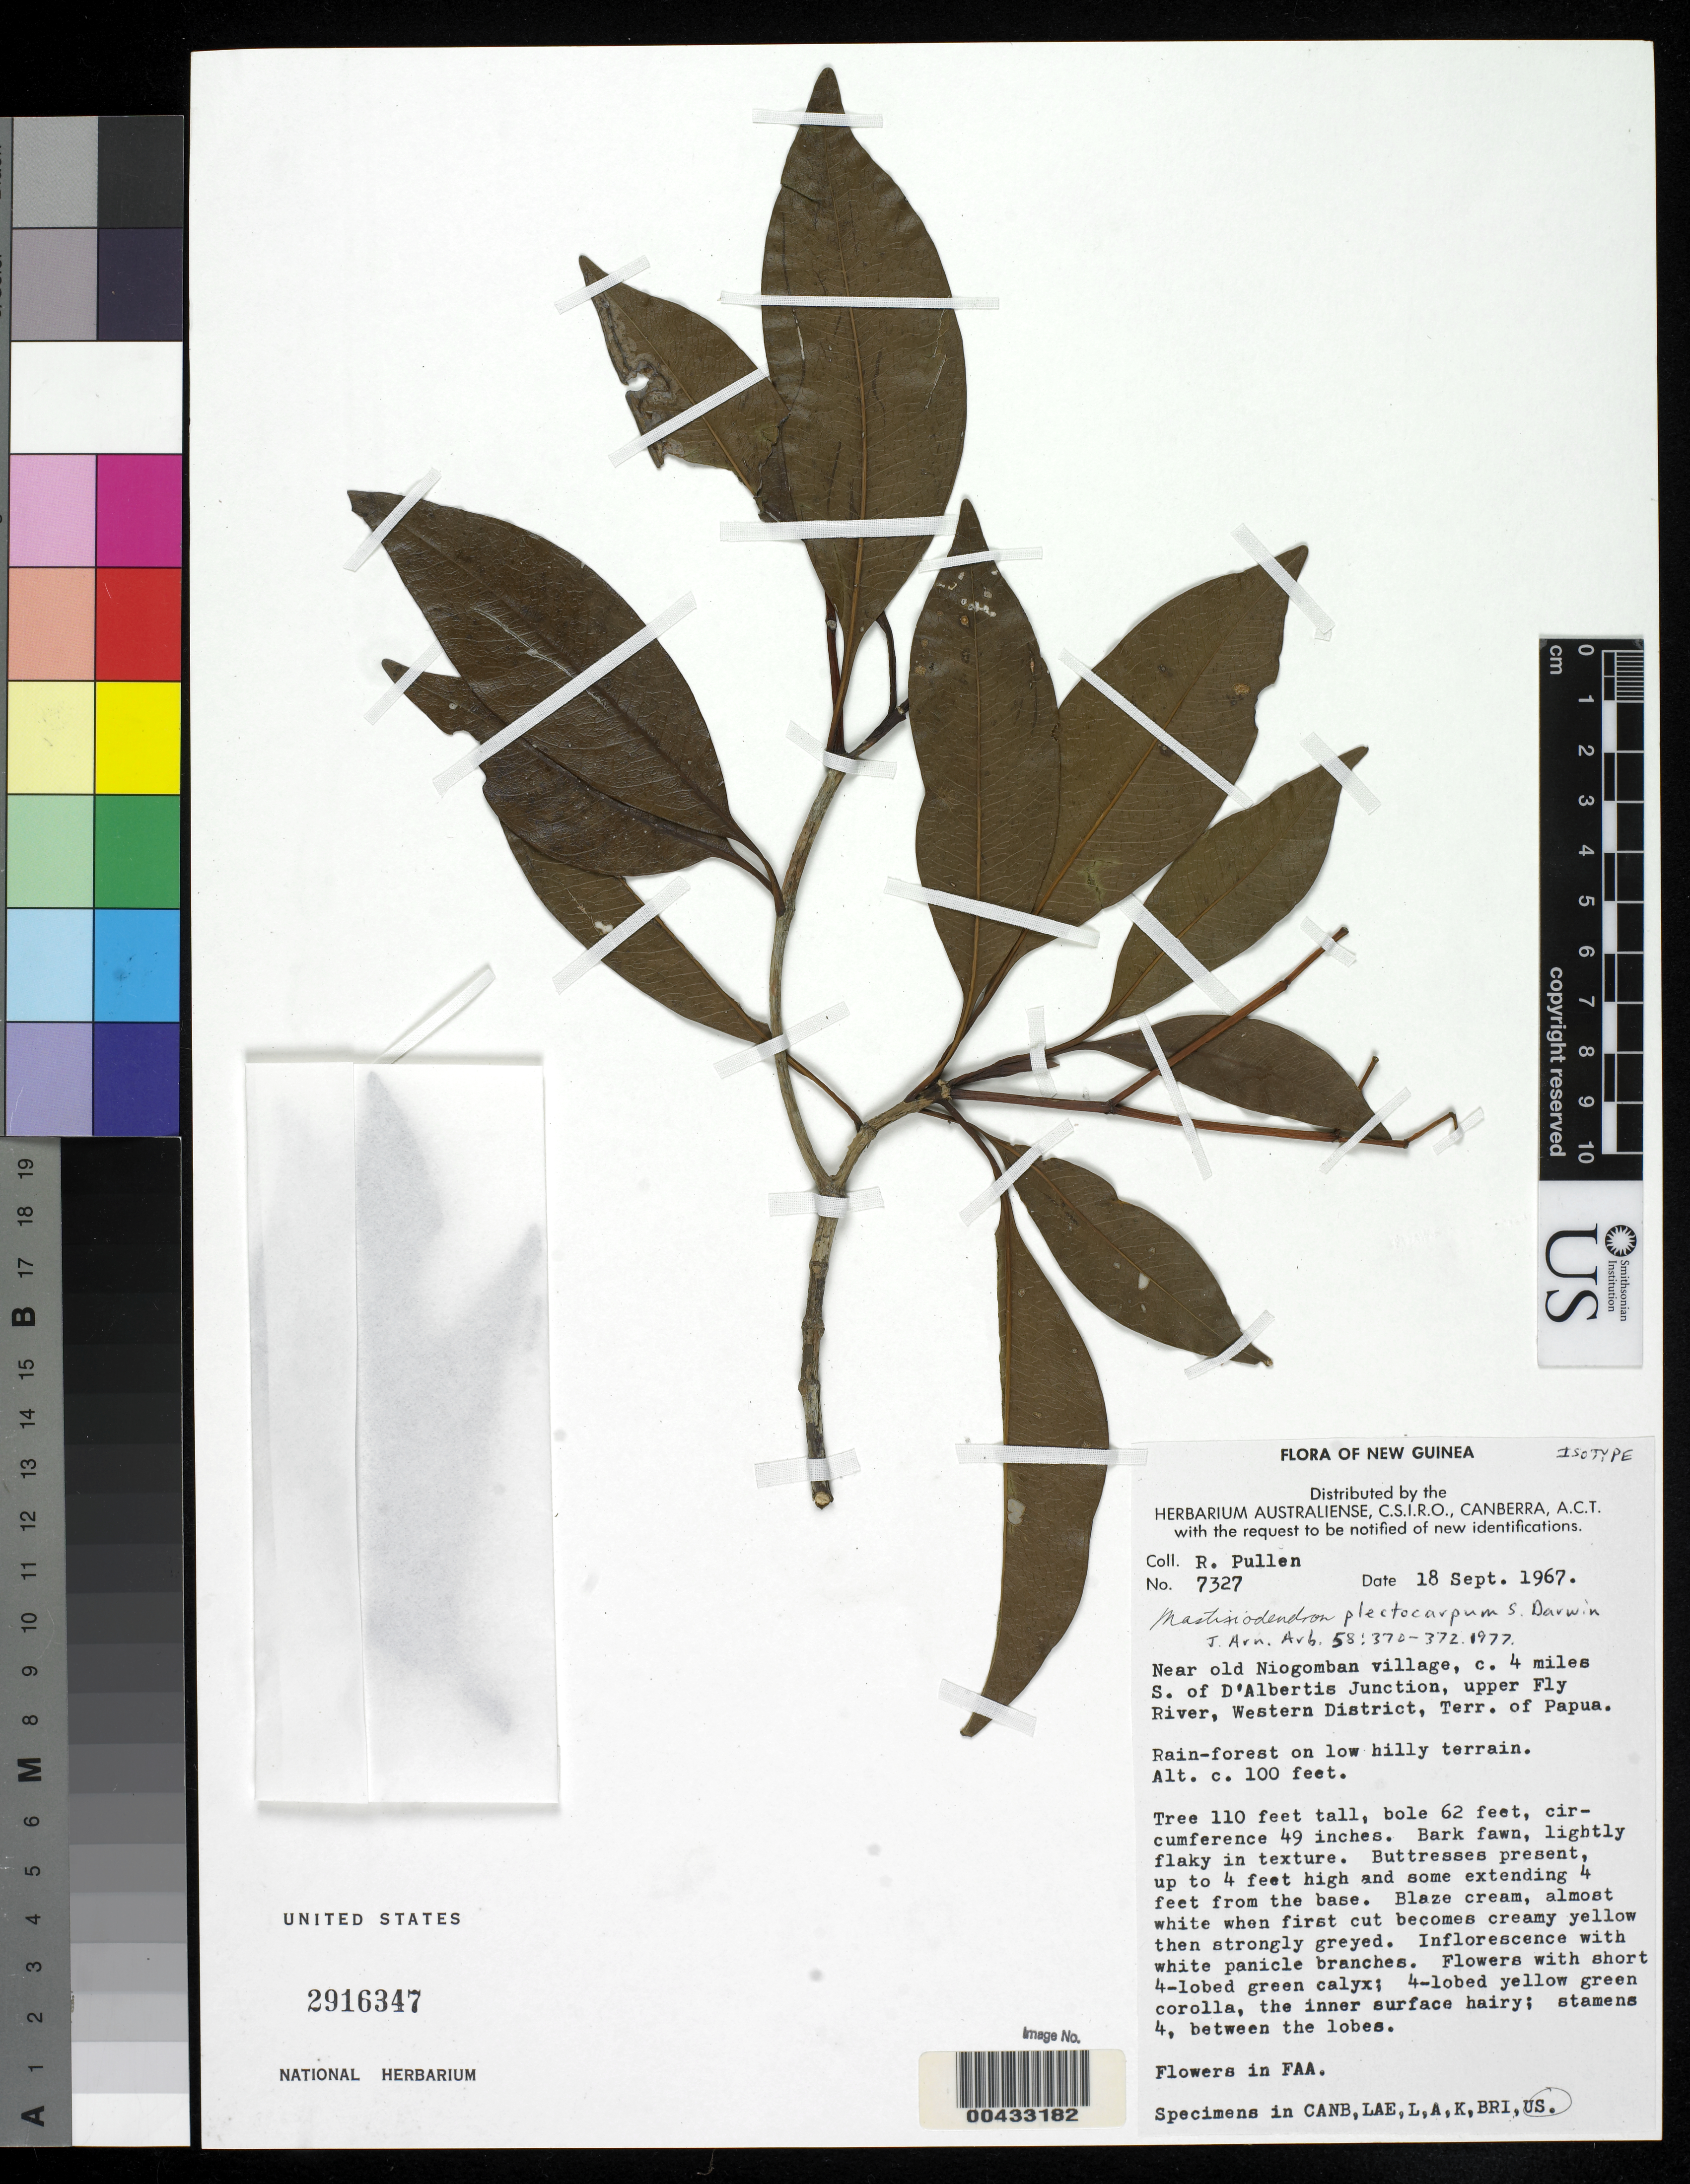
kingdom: Plantae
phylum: Tracheophyta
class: Magnoliopsida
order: Gentianales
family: Rubiaceae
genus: Mastixiodendron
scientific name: Mastixiodendron plectocarpum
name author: S.P. Darwin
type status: Isotype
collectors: R. Pullen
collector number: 7327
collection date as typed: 18 Sep 1967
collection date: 1967-09-18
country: Papua New Guinea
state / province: Western Highlands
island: New Guinea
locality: Near old Niogomban village, ca. 4 mi S of d'Albertis junction, upper Fly River.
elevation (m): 30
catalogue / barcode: US 2916347